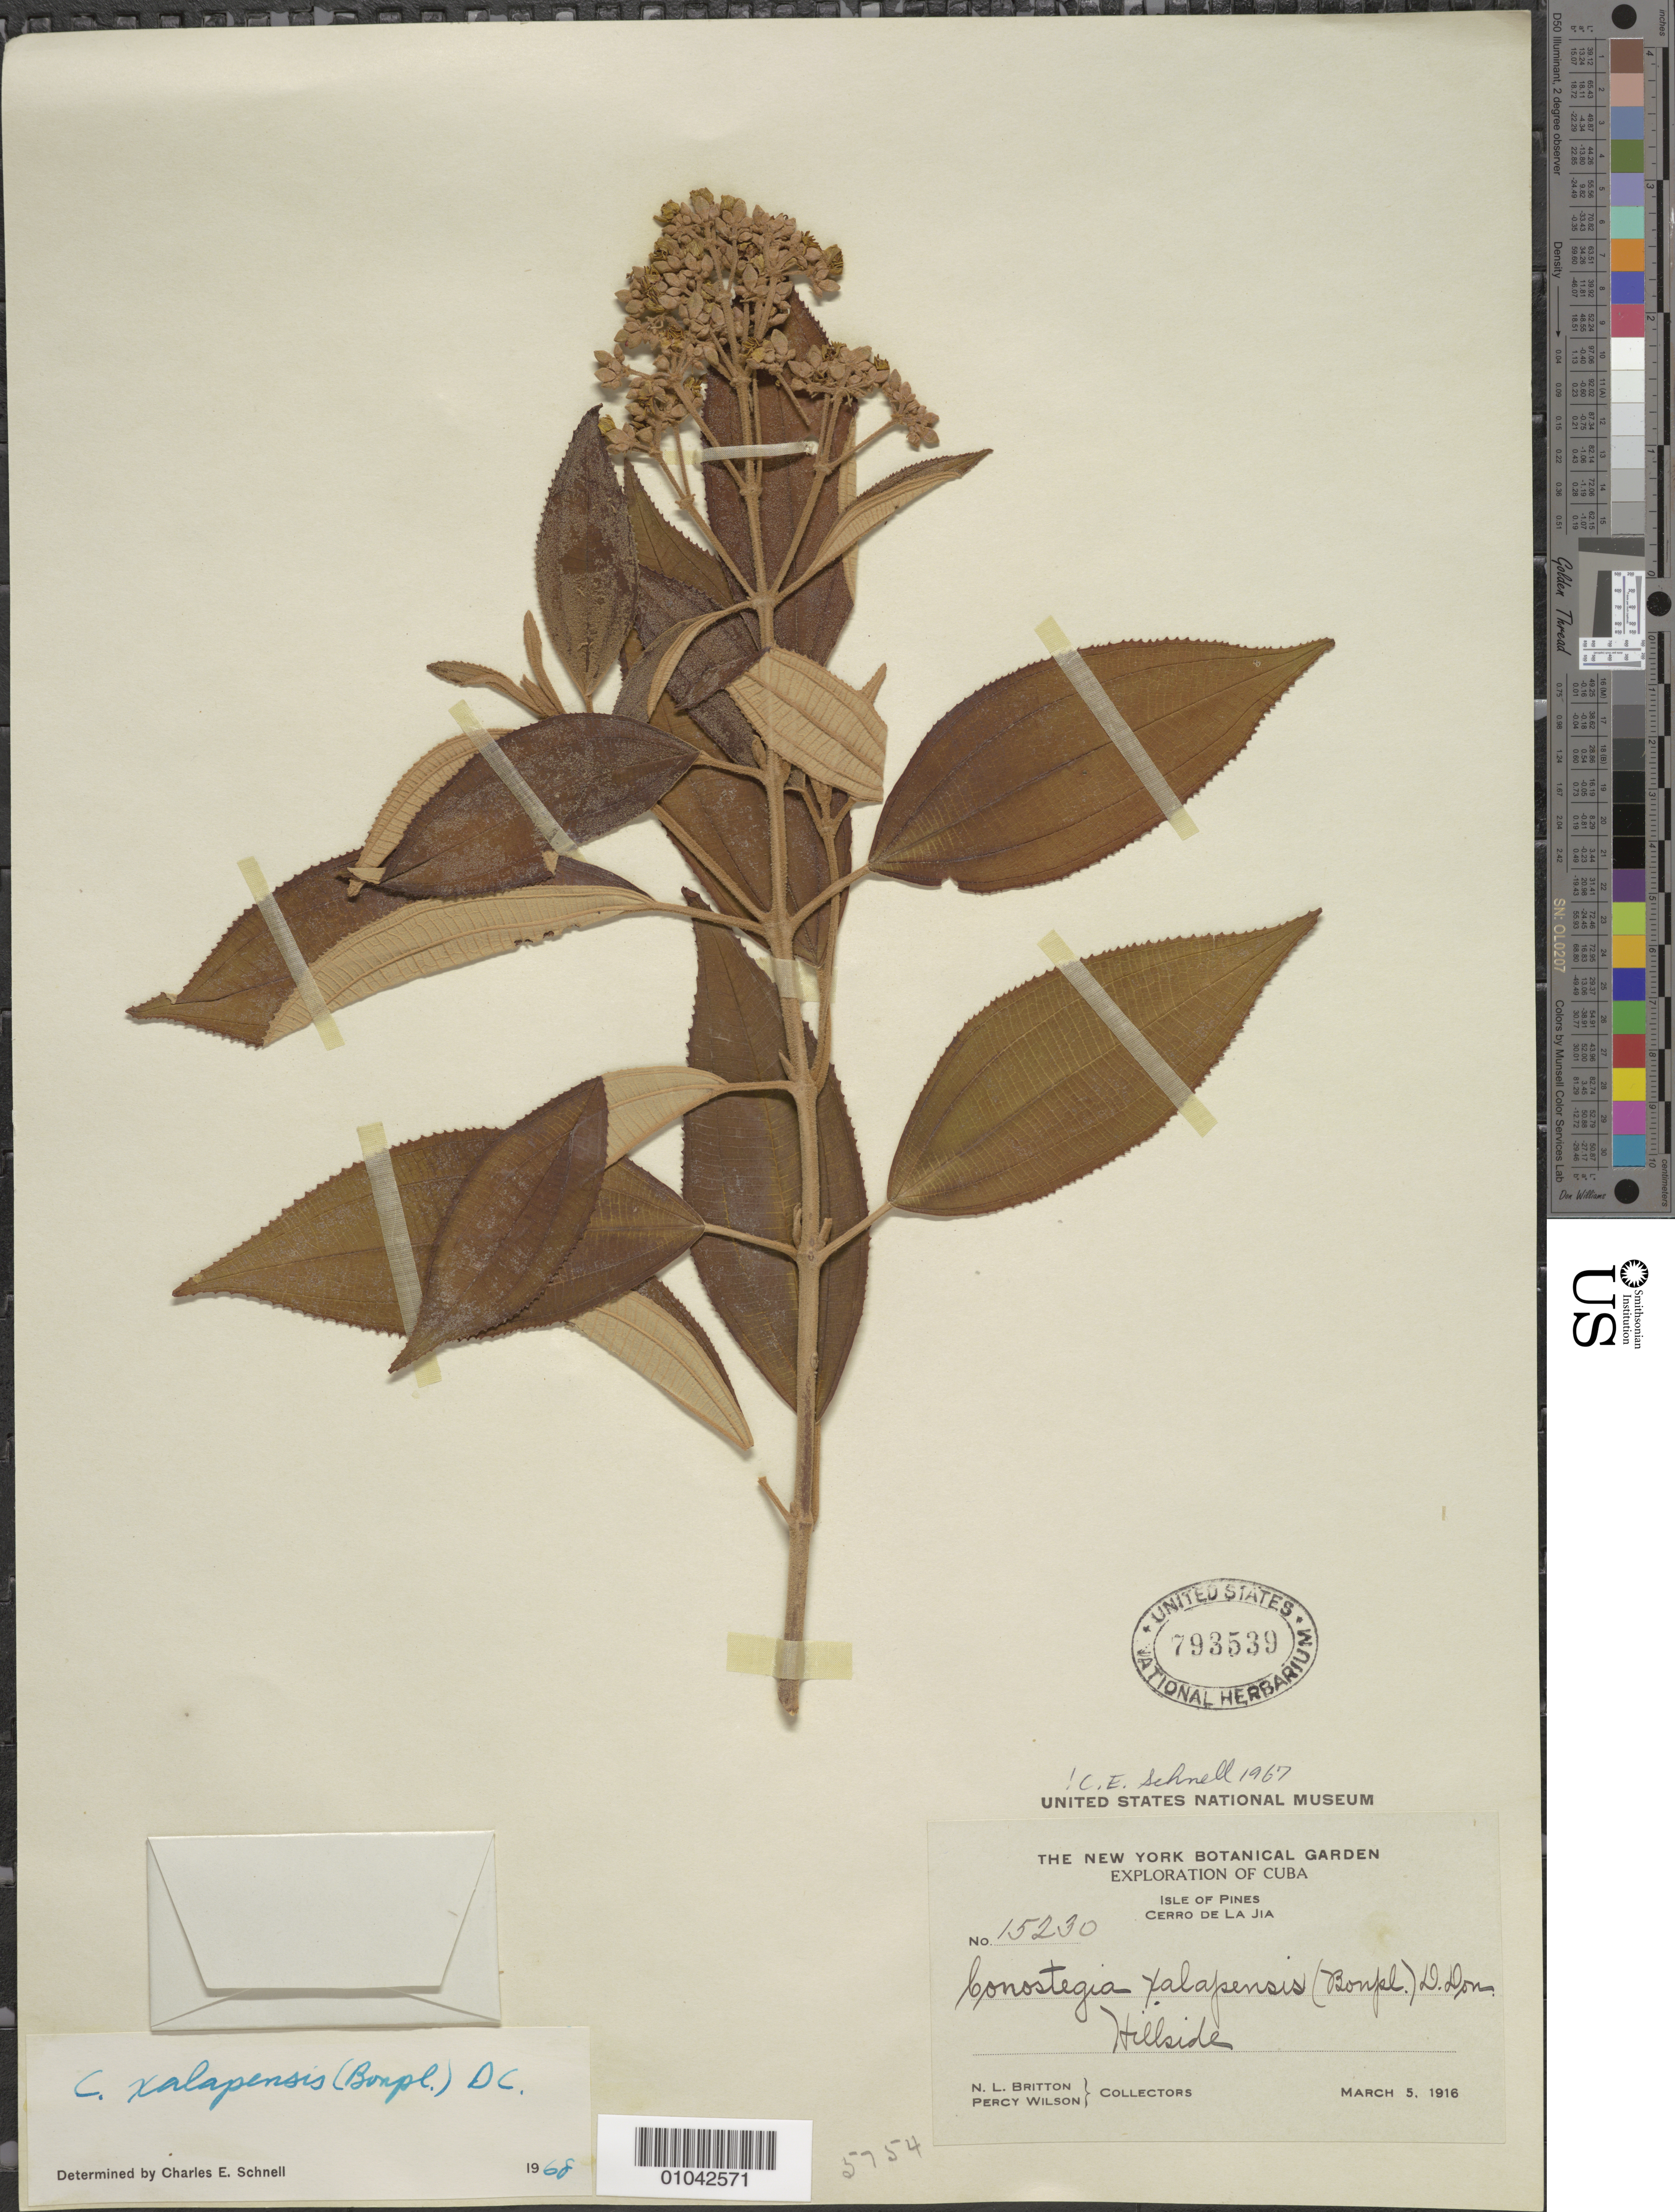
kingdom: Plantae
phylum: Tracheophyta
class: Magnoliopsida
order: Myrtales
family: Melastomataceae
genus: Conostegia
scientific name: Conostegia xylapensis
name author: (Bonpl.) D. Don ex DC.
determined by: Schnell, C. E.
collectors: N. Britton & P. Wilson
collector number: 15230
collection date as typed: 05 Mar 1916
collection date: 1916-03-05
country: Cuba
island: Isla de la Juventud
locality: Isle of Pines, Cerro de la Jia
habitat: Hillside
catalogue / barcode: US 793539